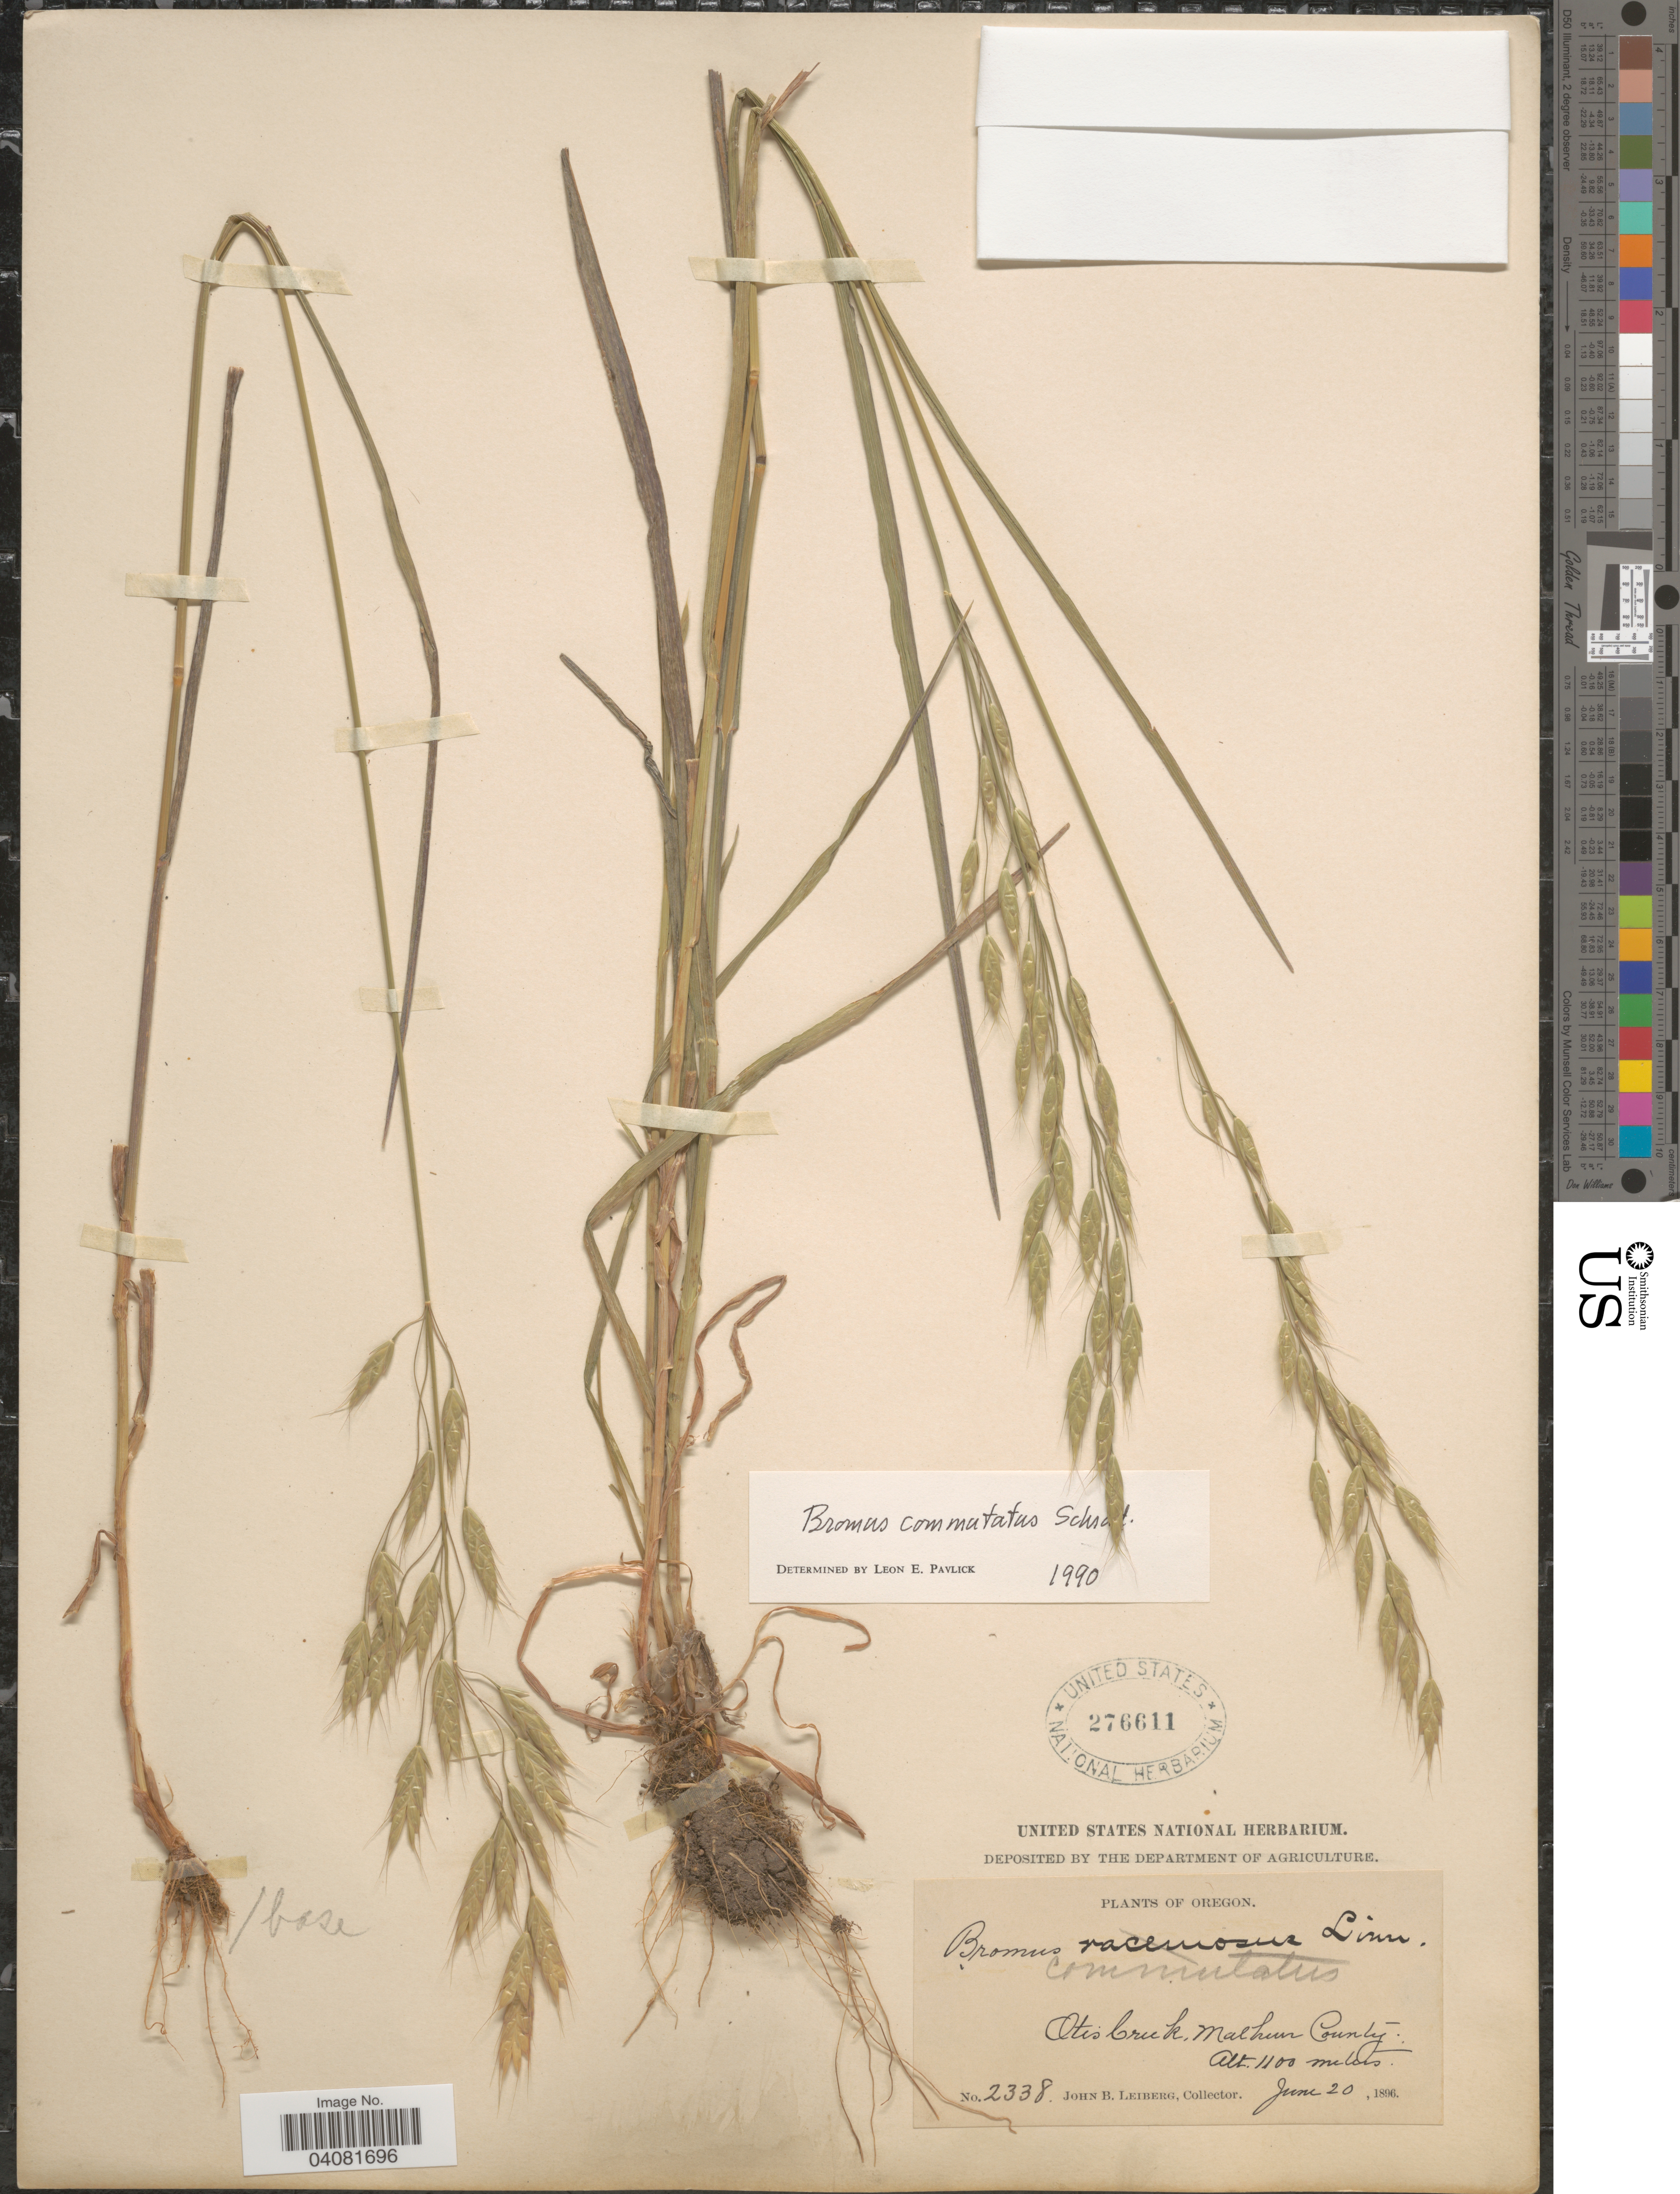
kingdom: Plantae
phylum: Tracheophyta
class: Liliopsida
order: Poales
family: Poaceae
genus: Bromus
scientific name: Bromus commutatus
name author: Schrad.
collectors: J. B. Leiberg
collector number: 2338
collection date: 1896-06-20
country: United States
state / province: Oregon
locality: Otis Creek, Malheur County.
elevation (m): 1100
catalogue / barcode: US 276611